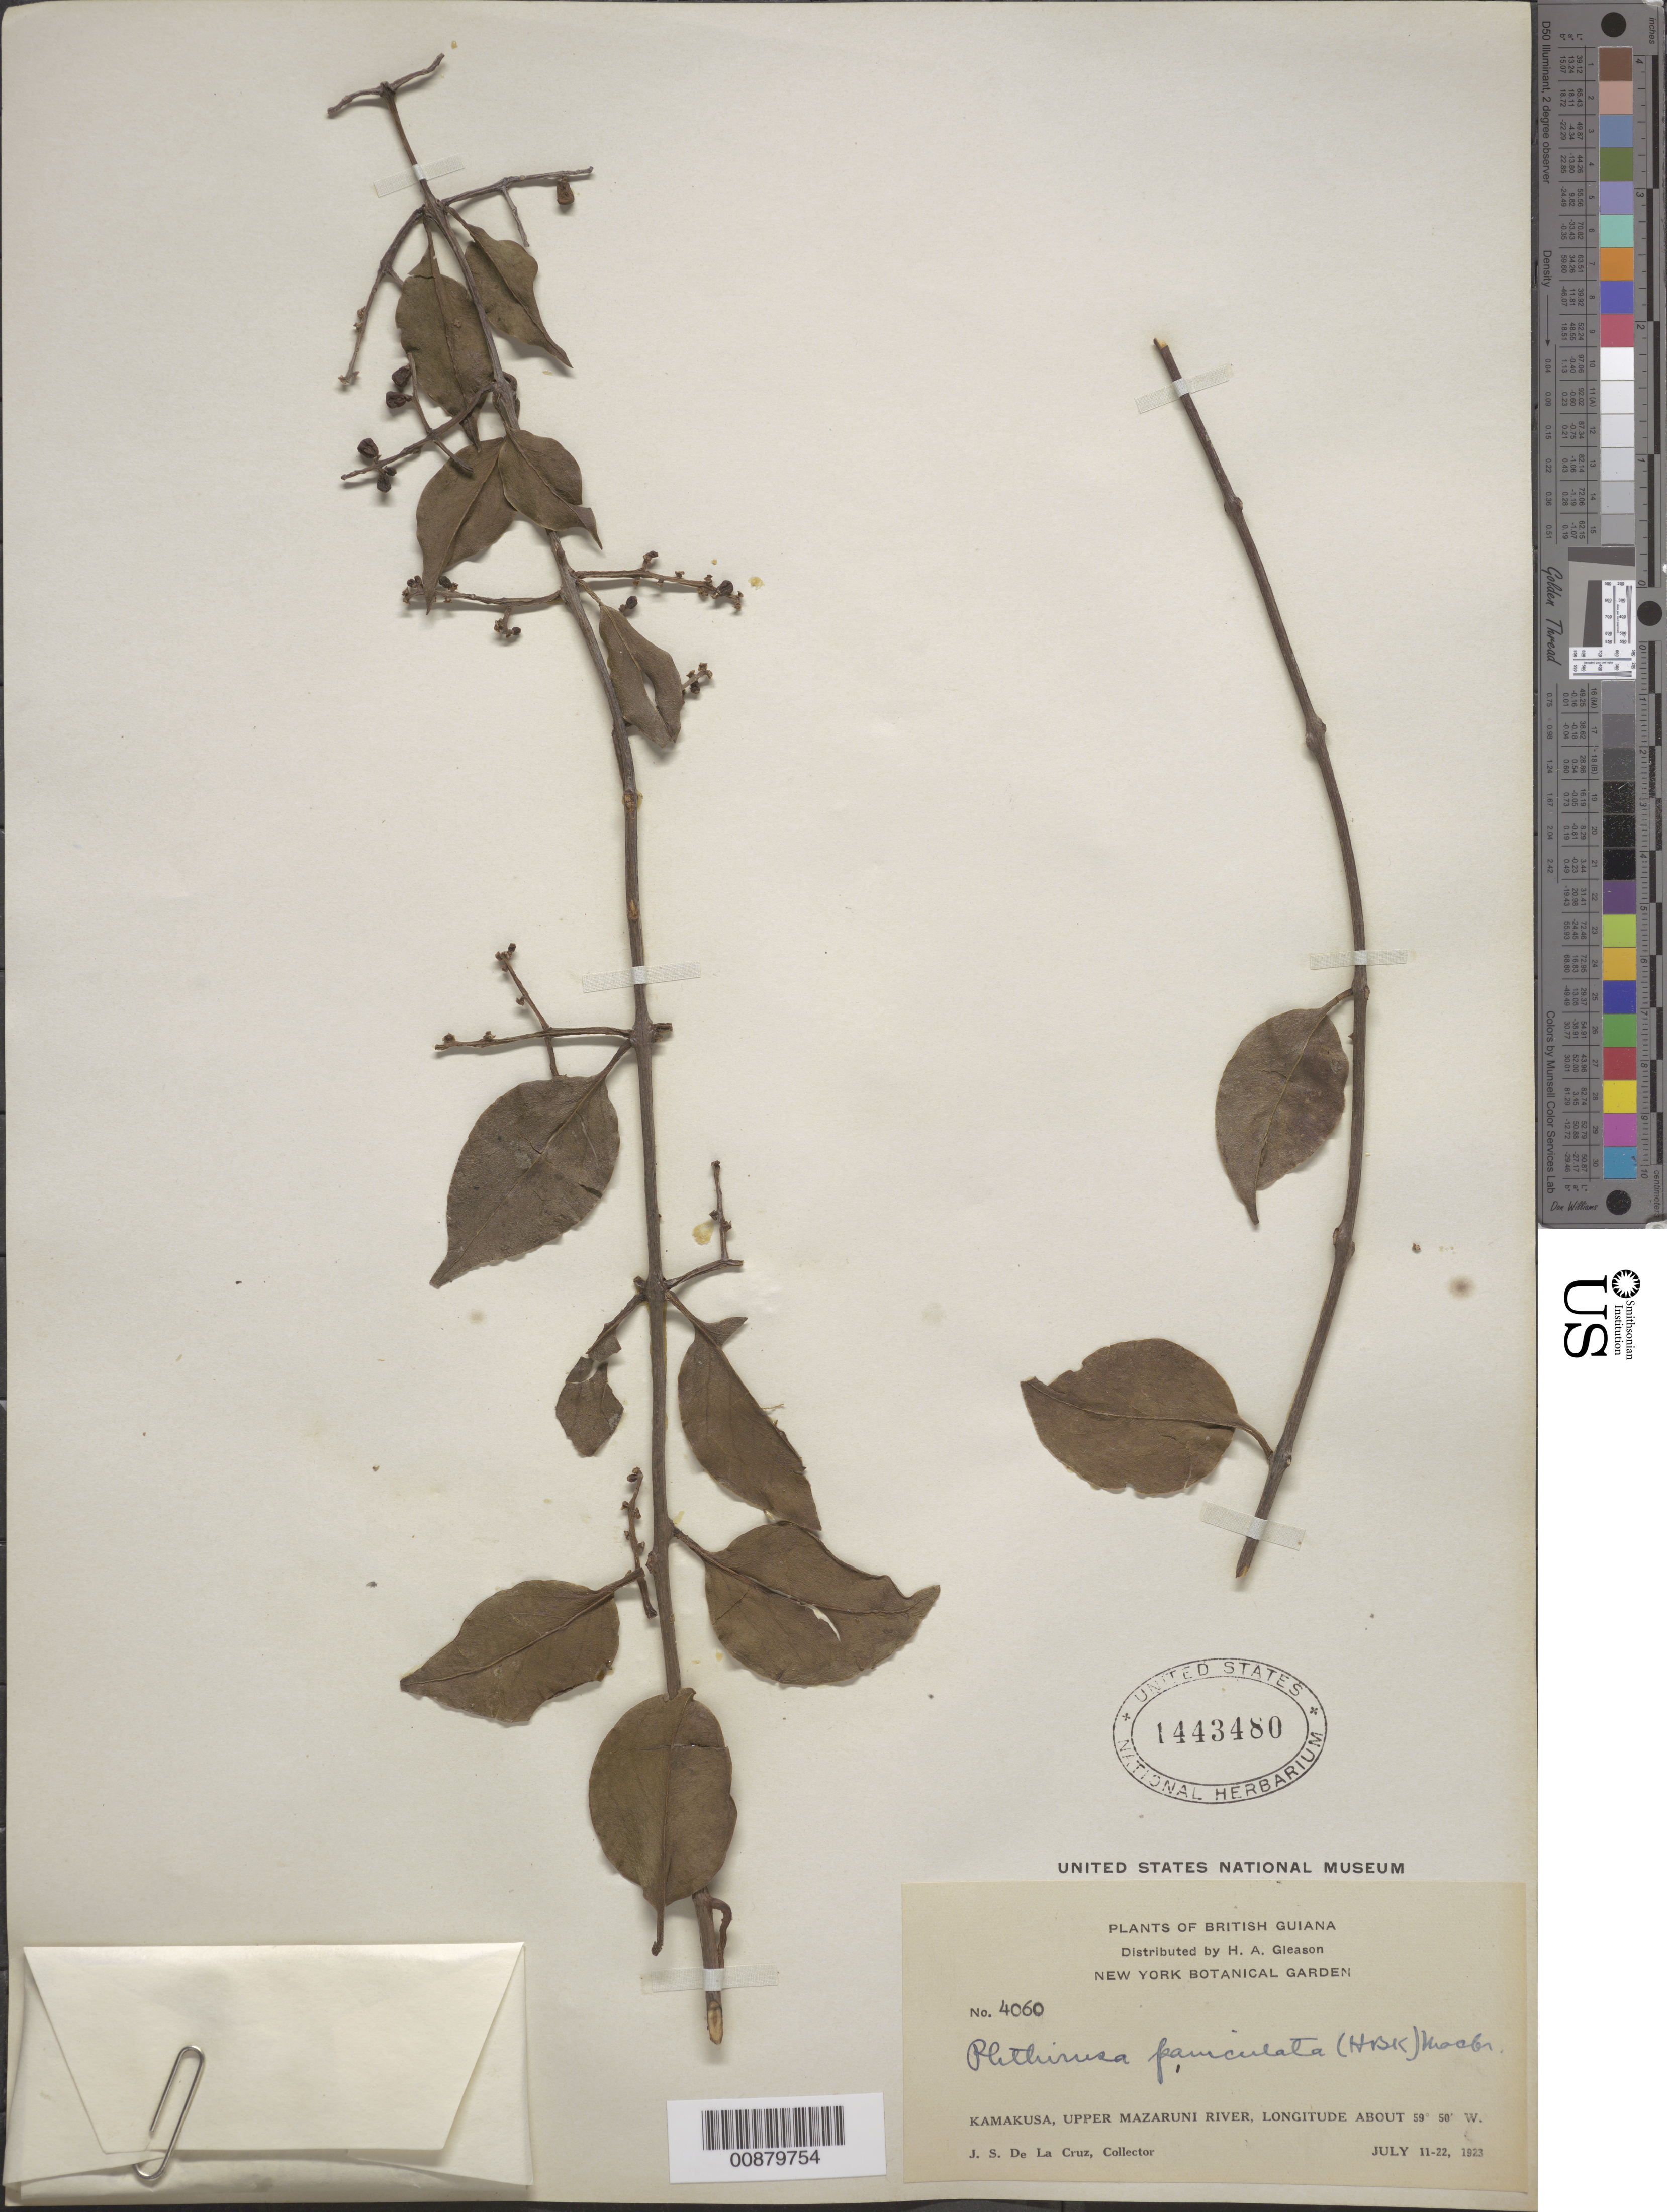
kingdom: Plantae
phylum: Tracheophyta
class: Magnoliopsida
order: Santalales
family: Loranthaceae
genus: Phthirusa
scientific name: Phthirusa stelis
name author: (L.) Kuijt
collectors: J. S. de la Cruz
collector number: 4060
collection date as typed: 11-Jul-23 to 22-Jul-23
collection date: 1923-07-11/1923-07-22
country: Guyana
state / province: Cuyuni-Mazaruni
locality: Kamakusa, Upper Mazaruni R.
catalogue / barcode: US 1443480